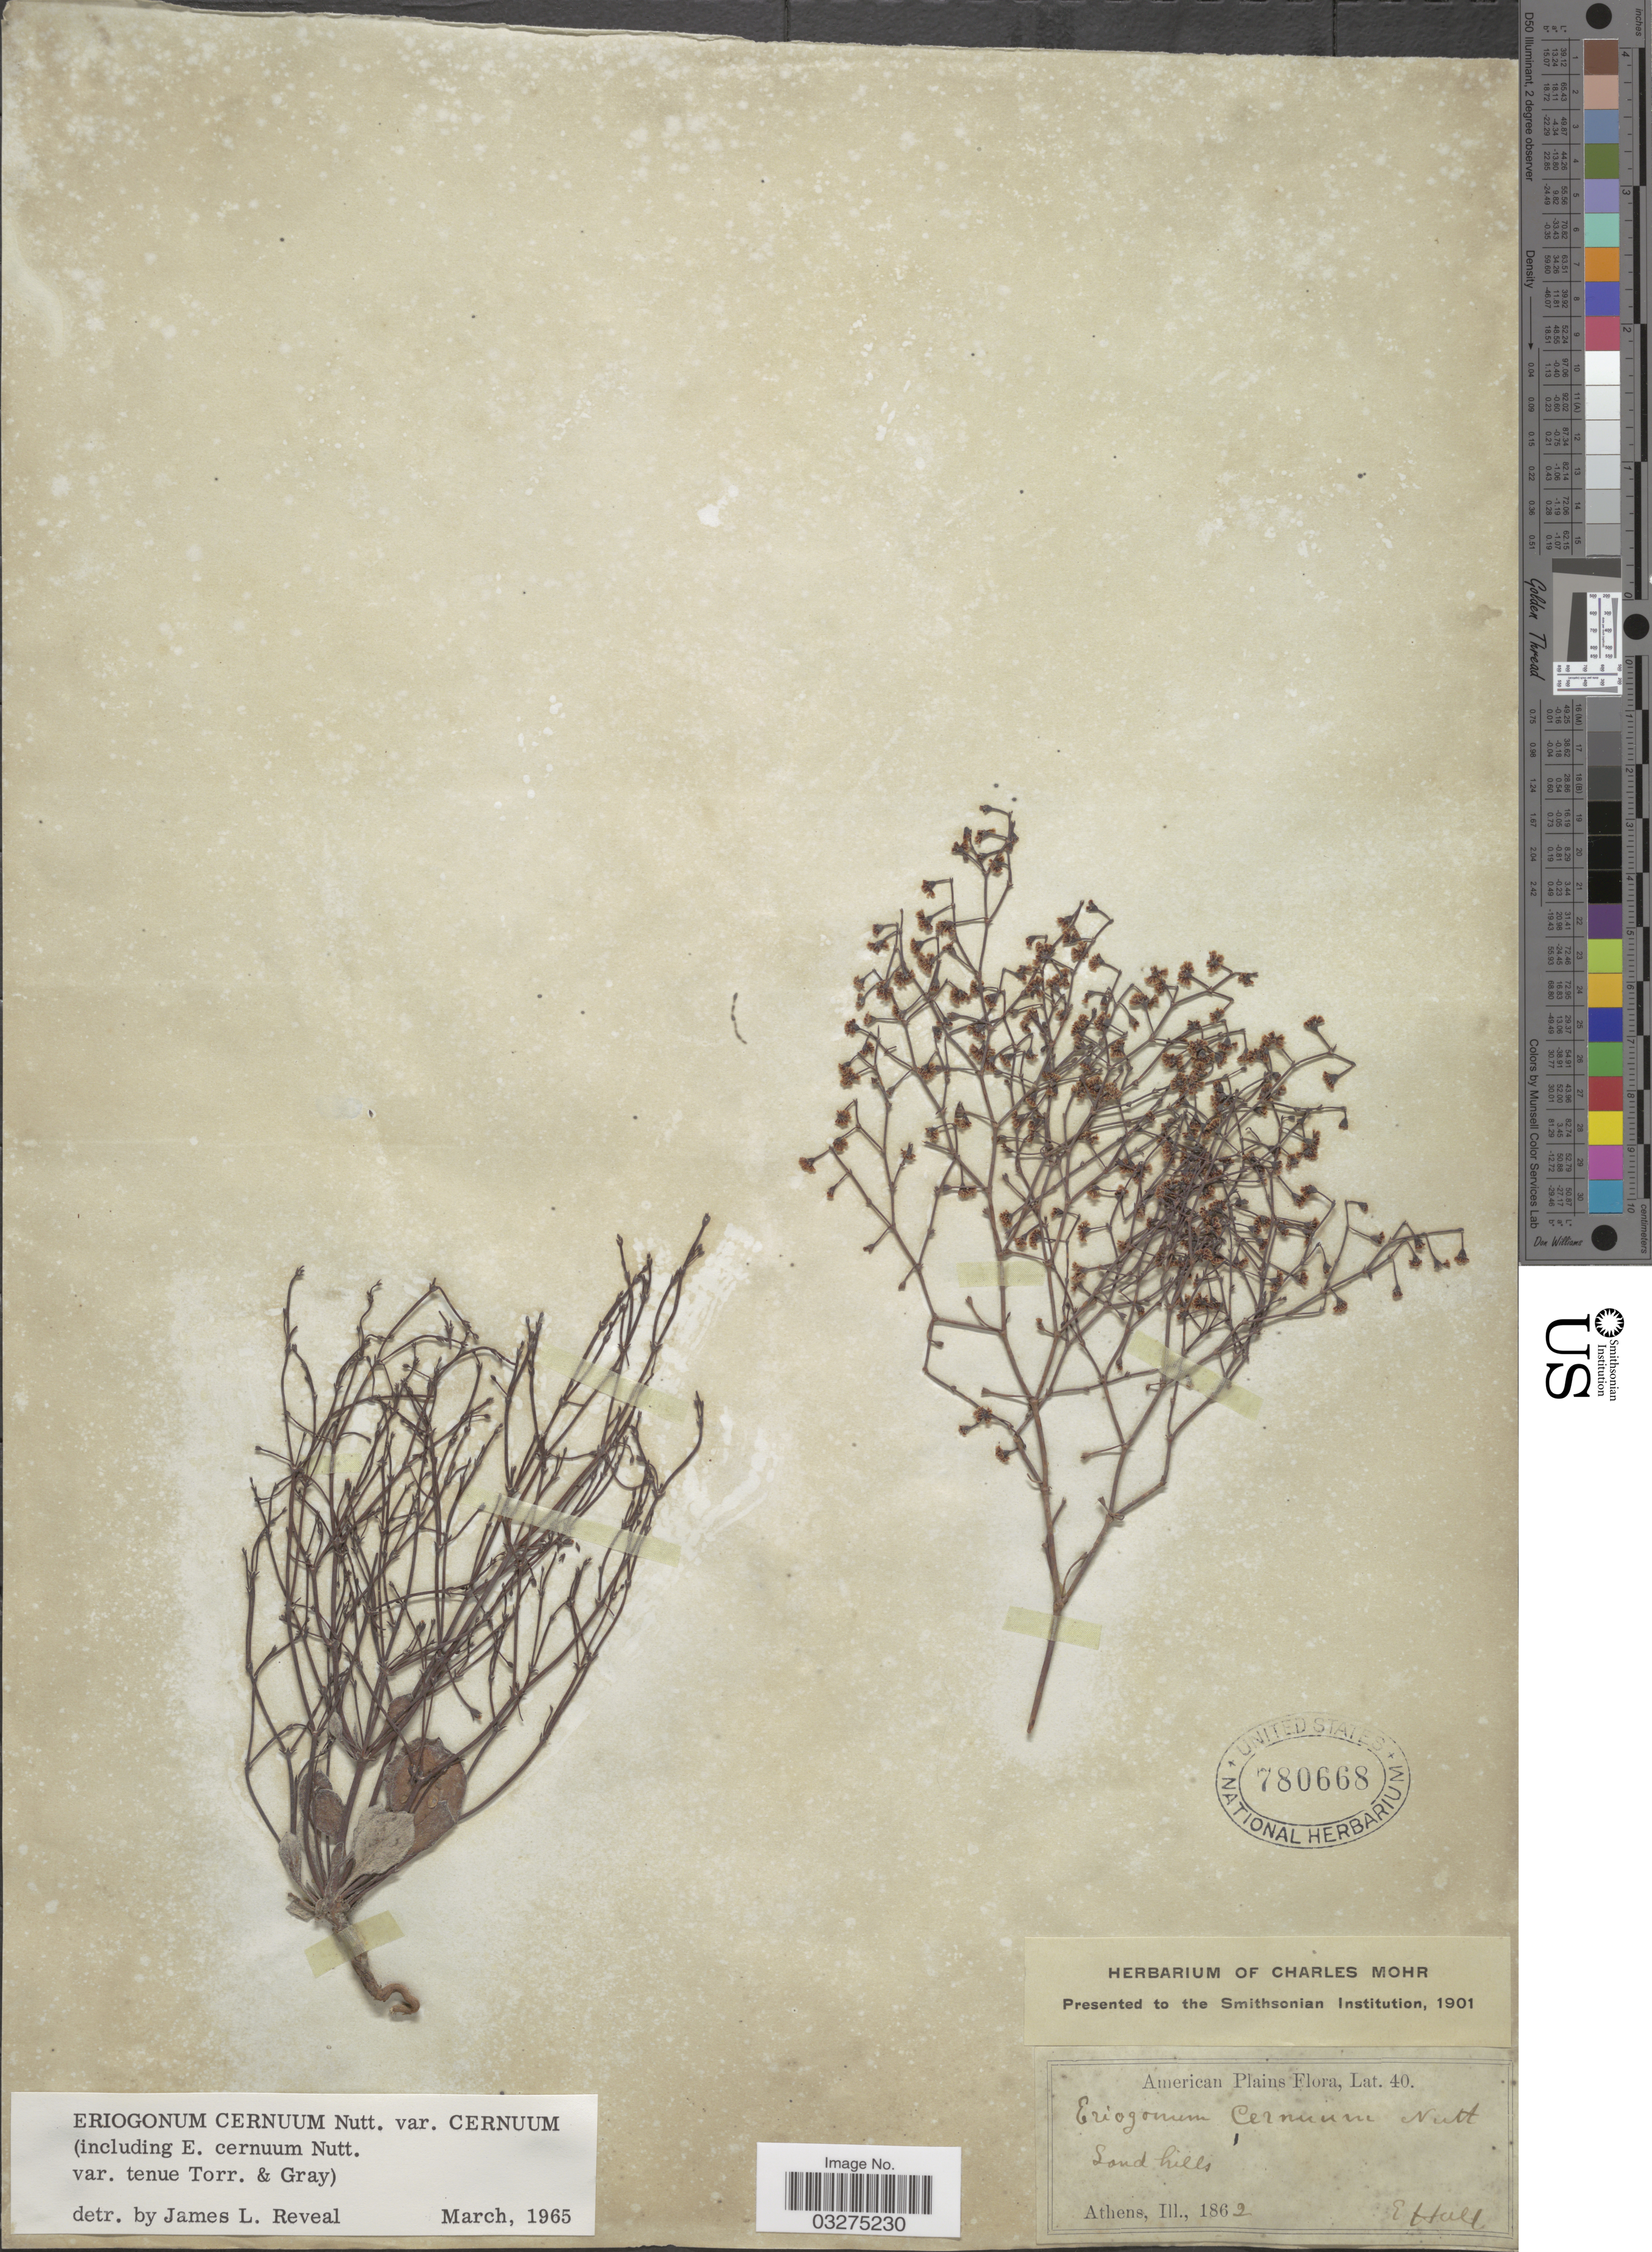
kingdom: Plantae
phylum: Tracheophyta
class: Magnoliopsida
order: Caryophyllales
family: Polygonaceae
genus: Eriogonum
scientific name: Eriogonum cernuum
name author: Nutt.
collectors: E. Hall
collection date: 1862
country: United States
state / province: Illinois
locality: American Plains, Sand hills, Athens.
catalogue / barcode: US 780668